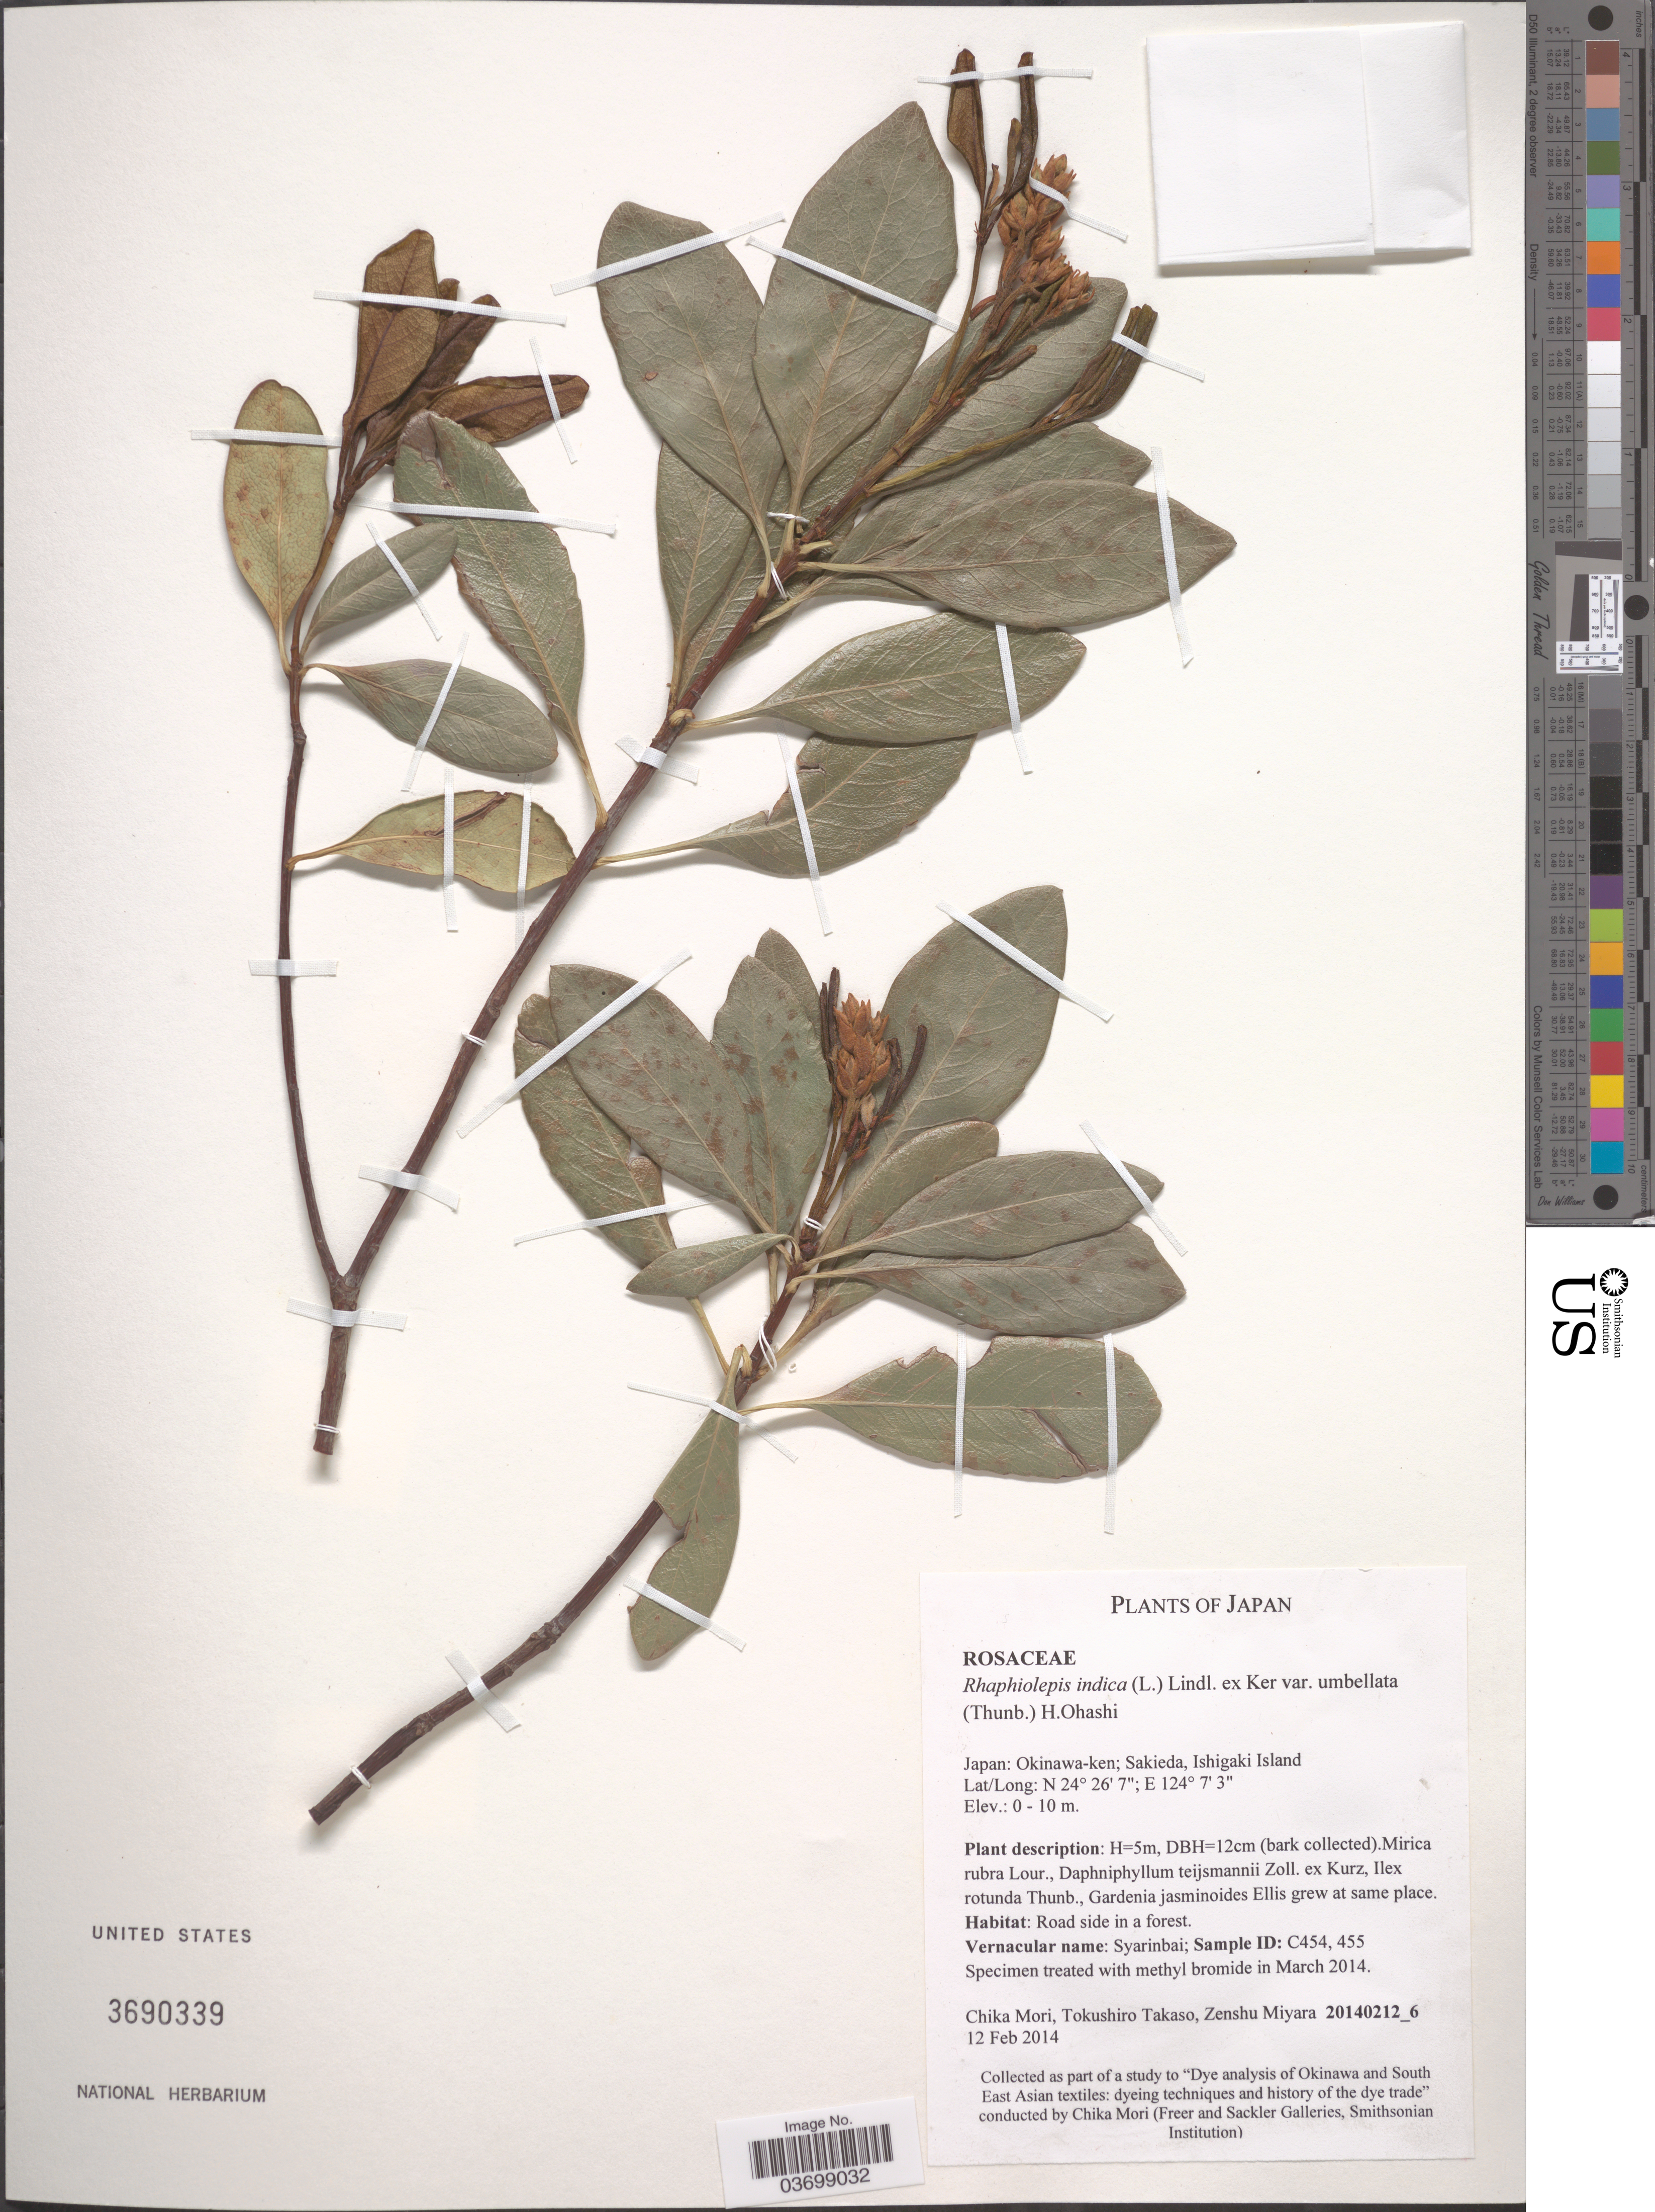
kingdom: Plantae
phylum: Tracheophyta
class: Magnoliopsida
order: Rosales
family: Rosaceae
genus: Rhaphiolepis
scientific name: Rhaphiolepis indica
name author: (L.) Lindl.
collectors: C. Mori, T. Takaso & Z. Miyara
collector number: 20140212_6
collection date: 2014-02-12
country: Japan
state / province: Okinawa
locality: Okinawa-ken; Sakieda, Ishigaki Island.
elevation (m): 0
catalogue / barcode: US 3690339